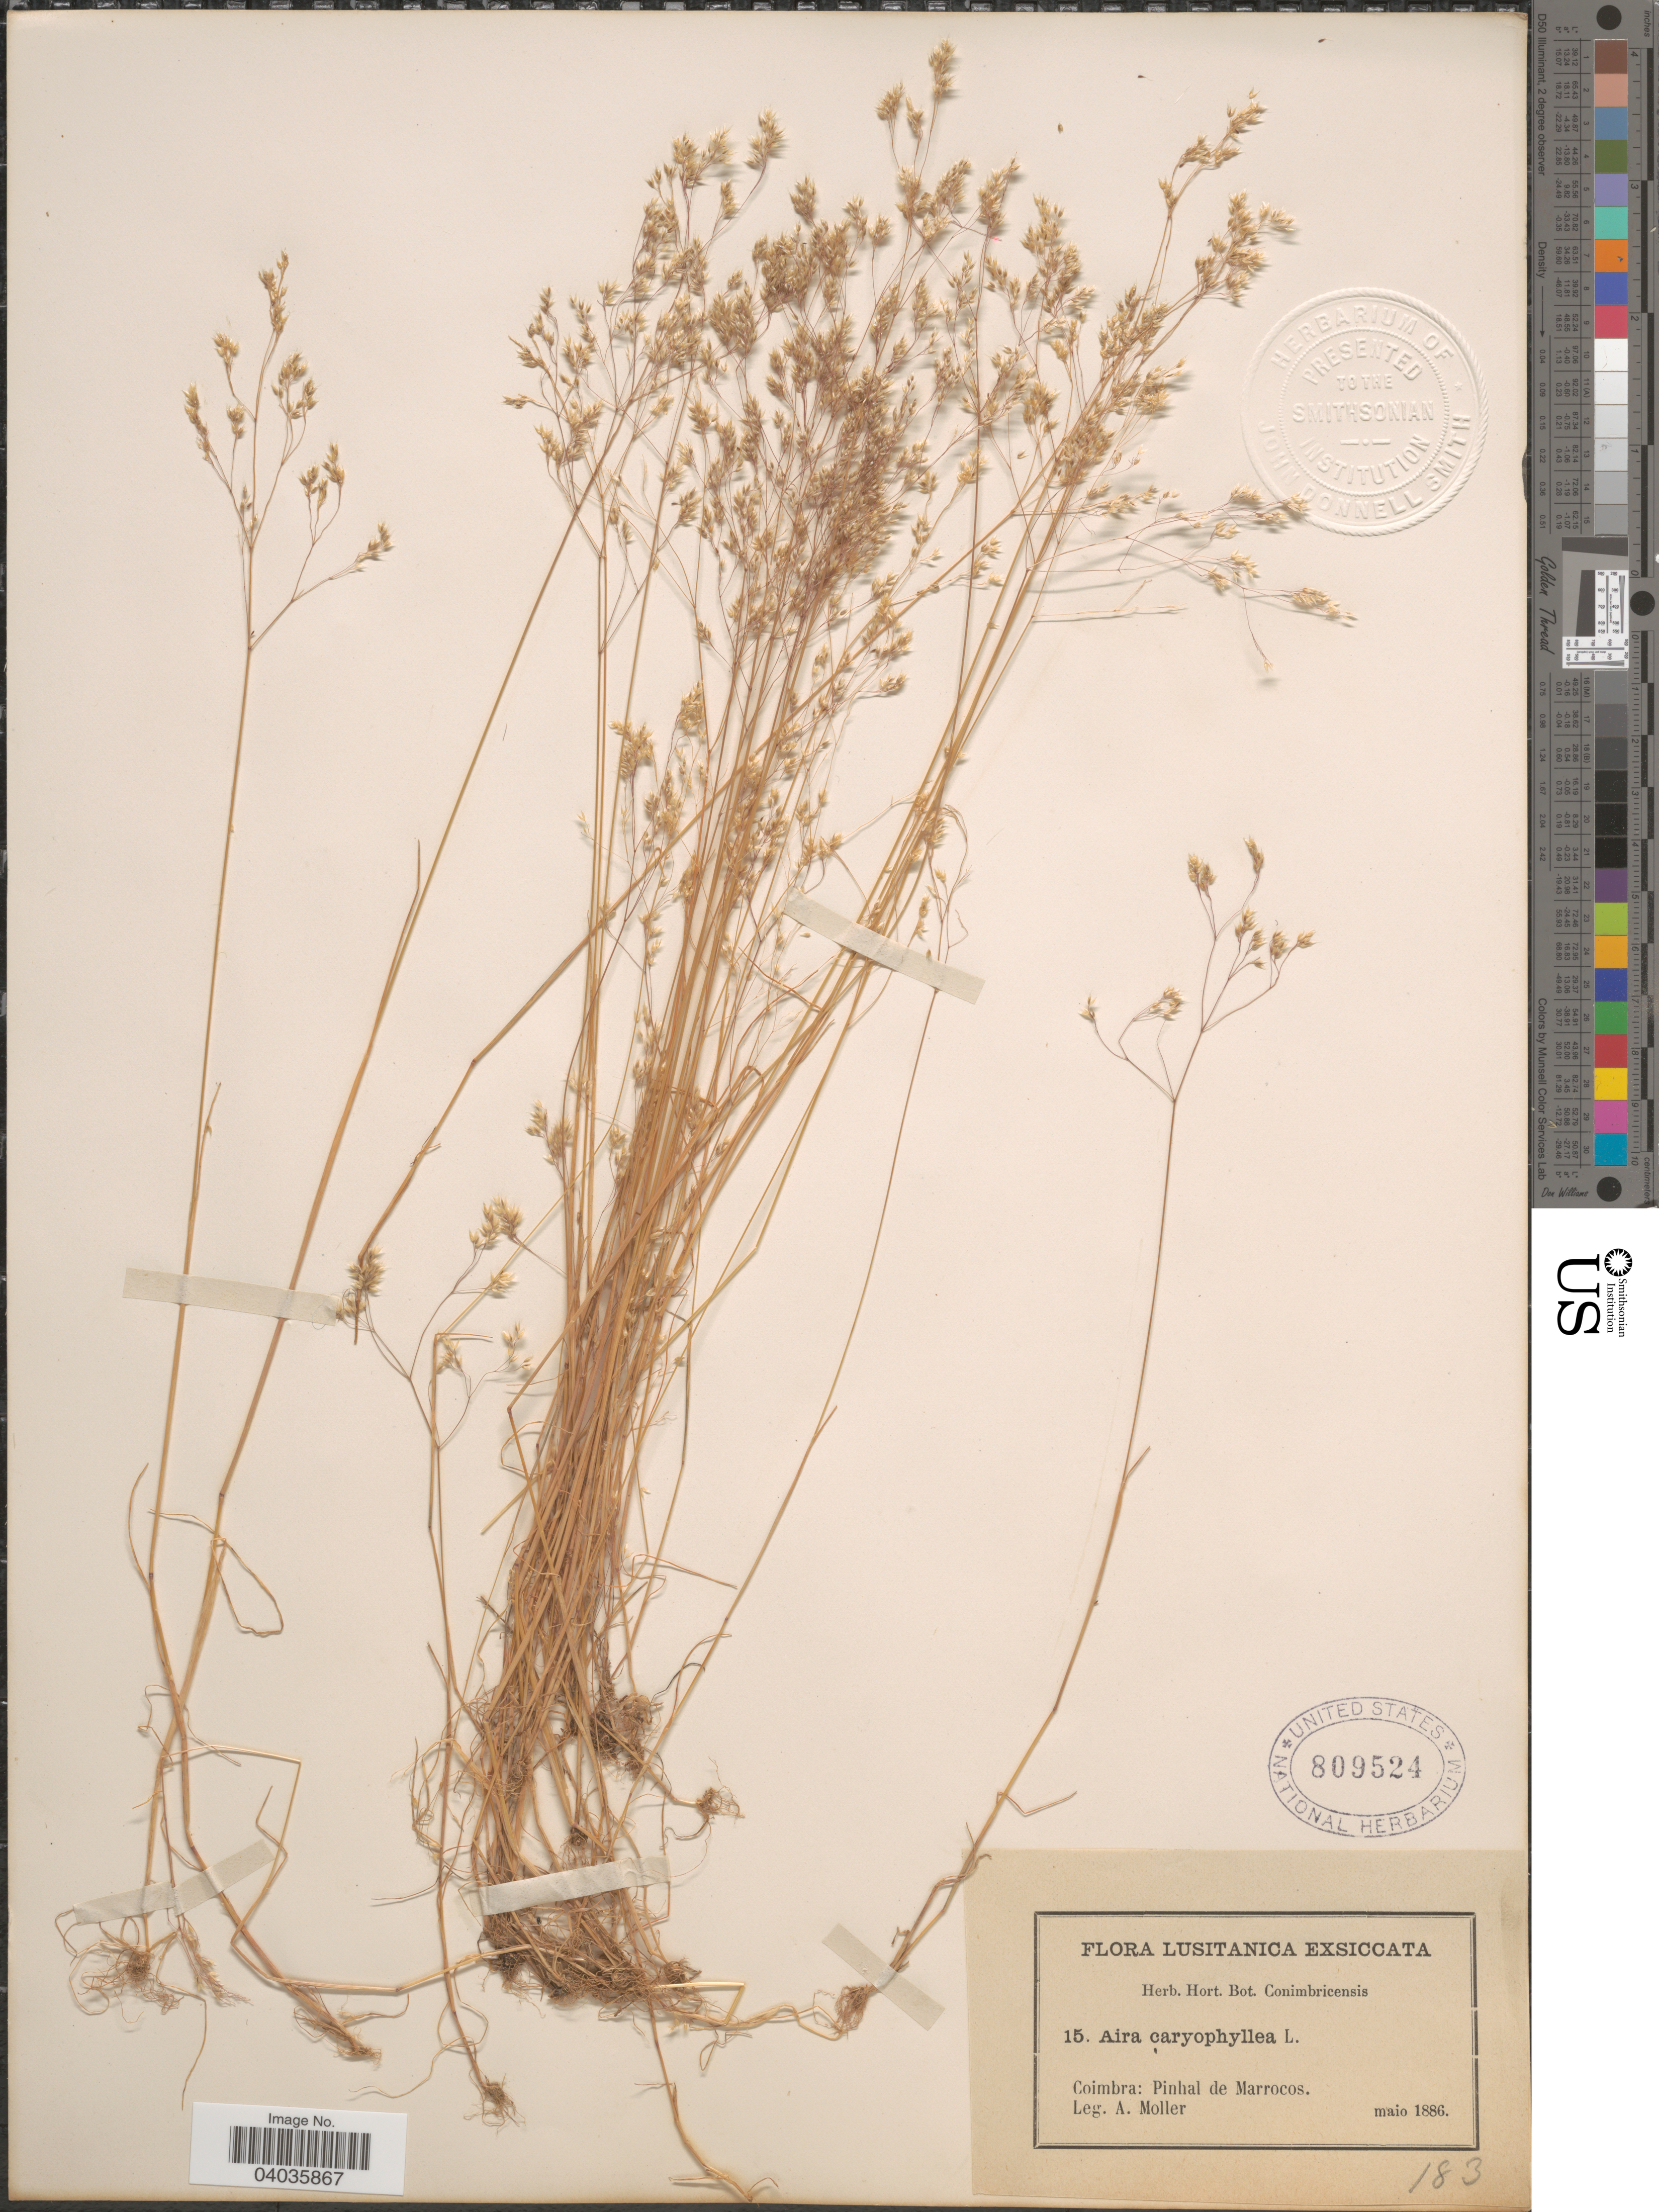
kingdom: Plantae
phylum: Tracheophyta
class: Liliopsida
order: Poales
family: Poaceae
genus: Aira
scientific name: Aira caryophyllea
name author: L.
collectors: A. Moller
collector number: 15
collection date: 1886-05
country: Portugal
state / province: Coimbra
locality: Lusitanica. Pinhal de Marrocos.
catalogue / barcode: US 809524